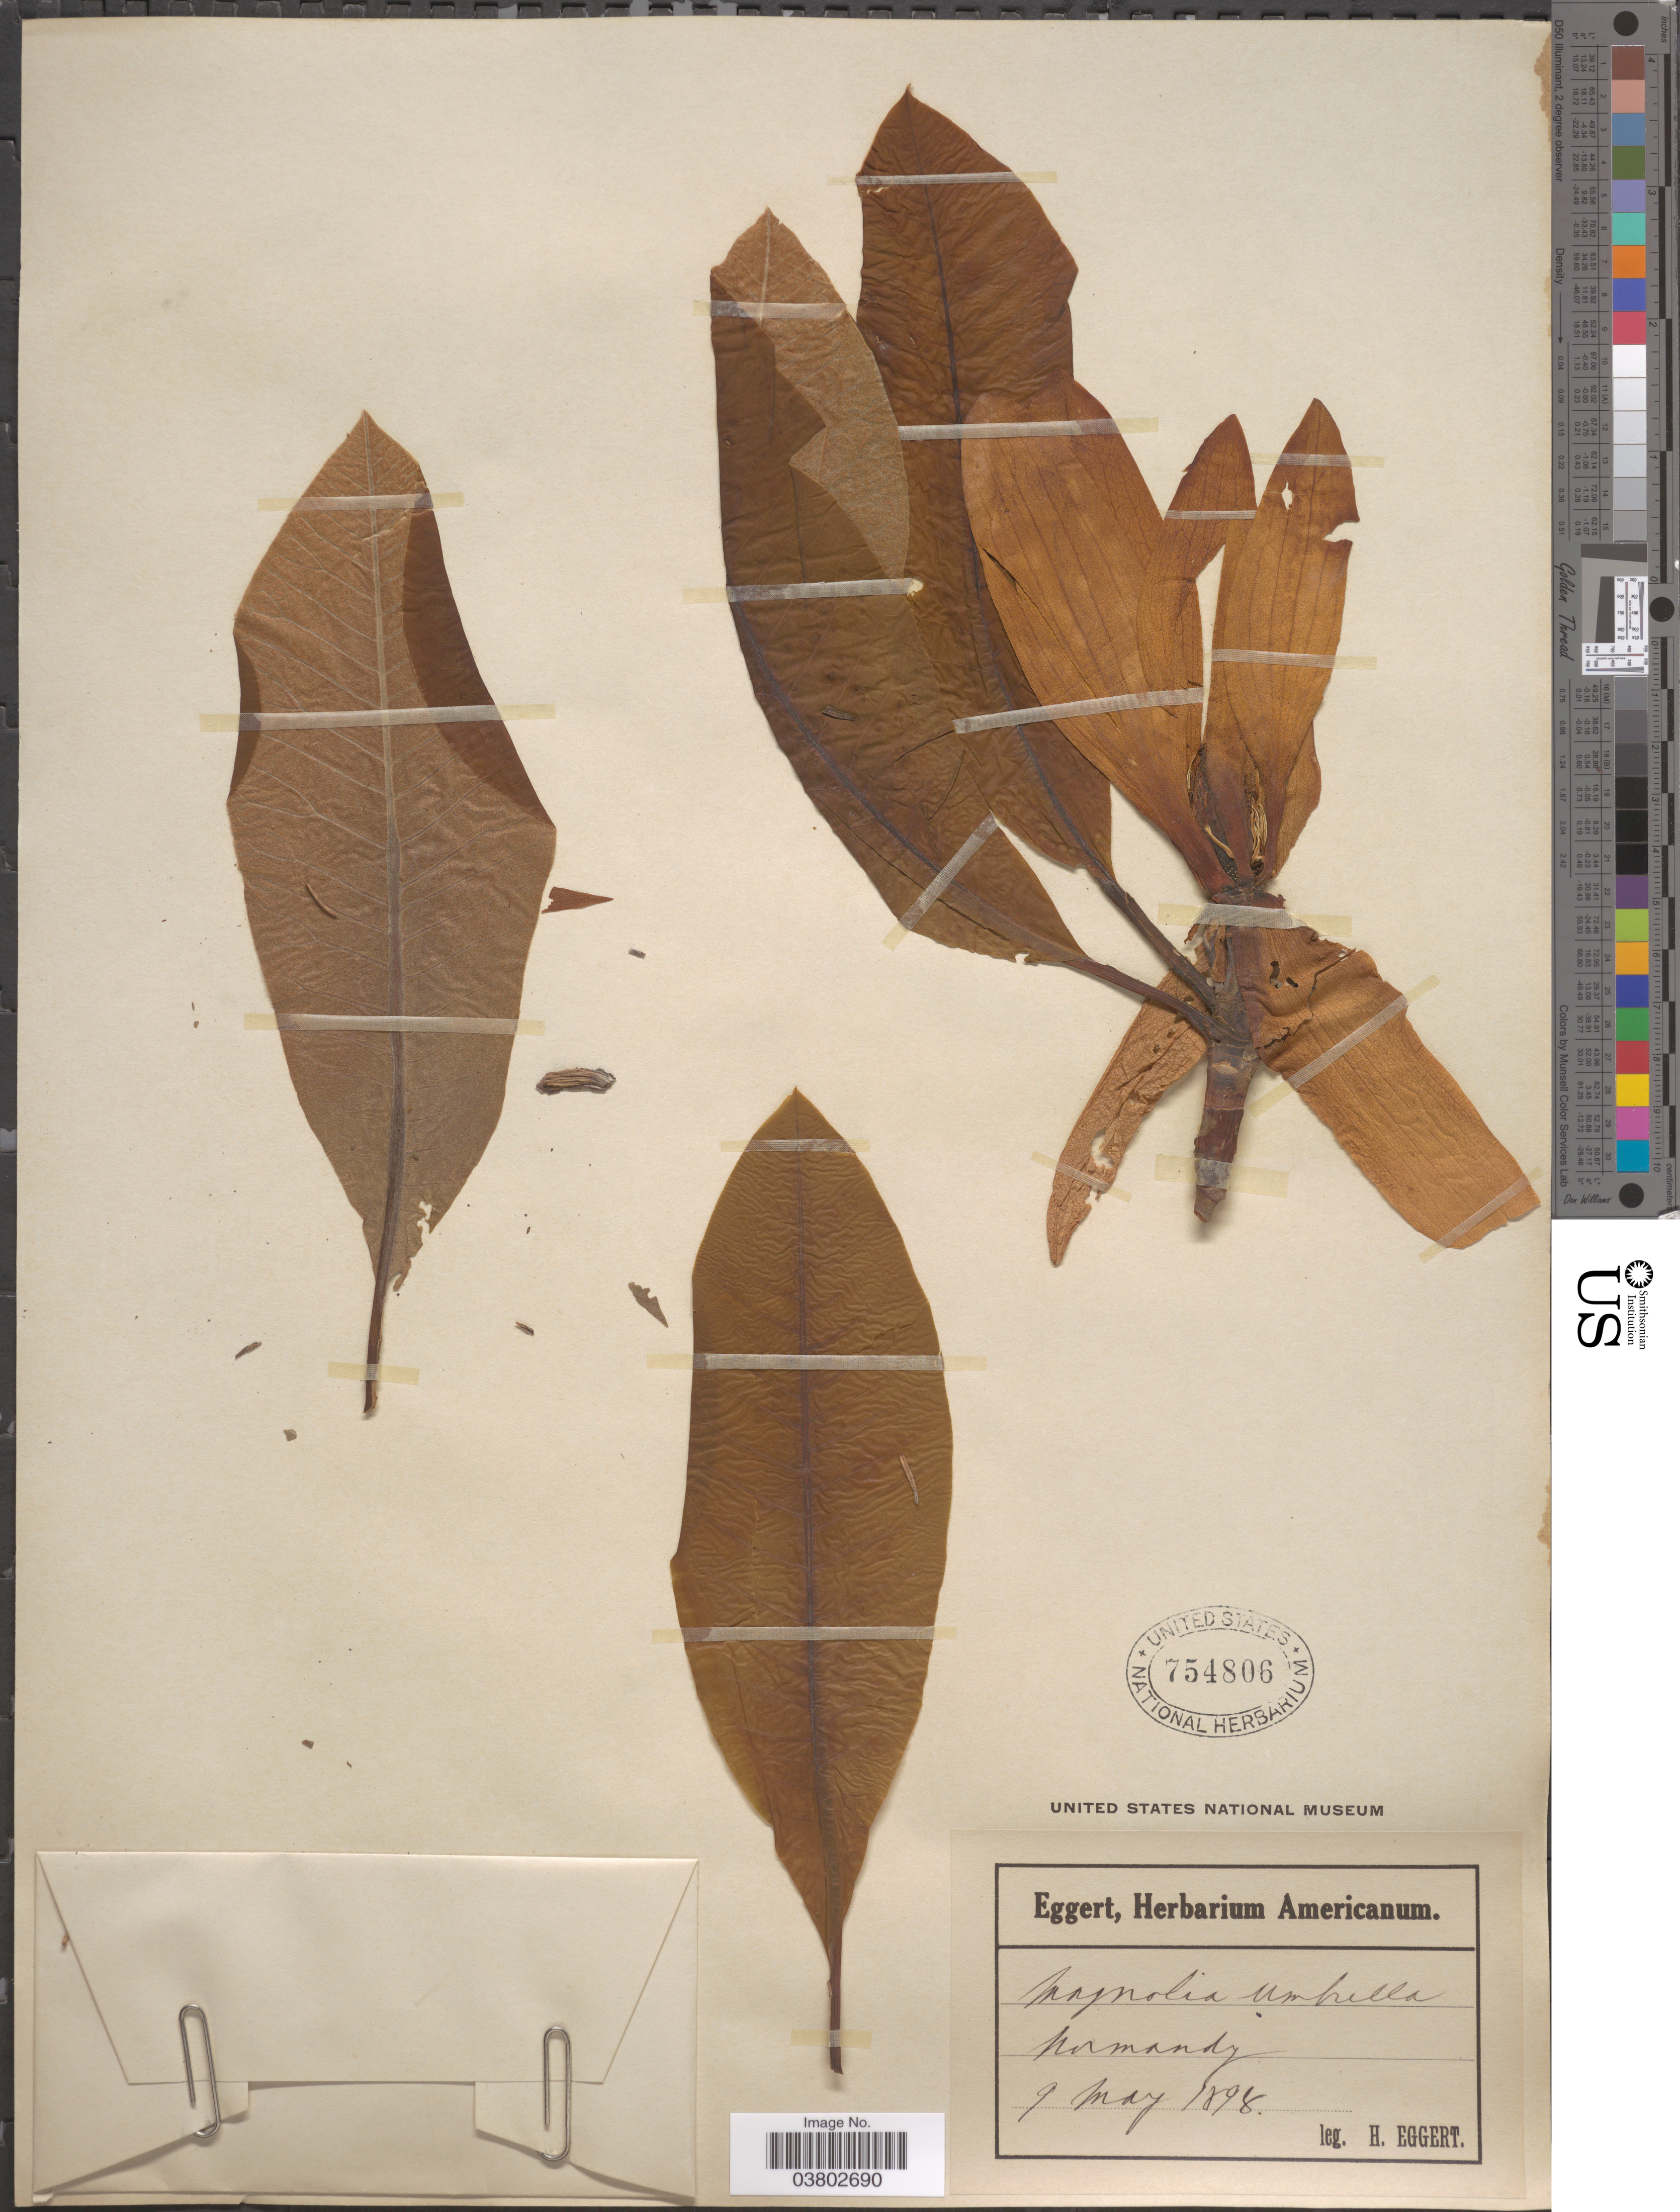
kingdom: Plantae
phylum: Tracheophyta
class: Magnoliopsida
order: Magnoliales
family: Magnoliaceae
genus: Magnolia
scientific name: Magnolia tripetala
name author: L.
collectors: H. Eggert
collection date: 1898-05-09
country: United States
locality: Normandy.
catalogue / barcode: US 754806